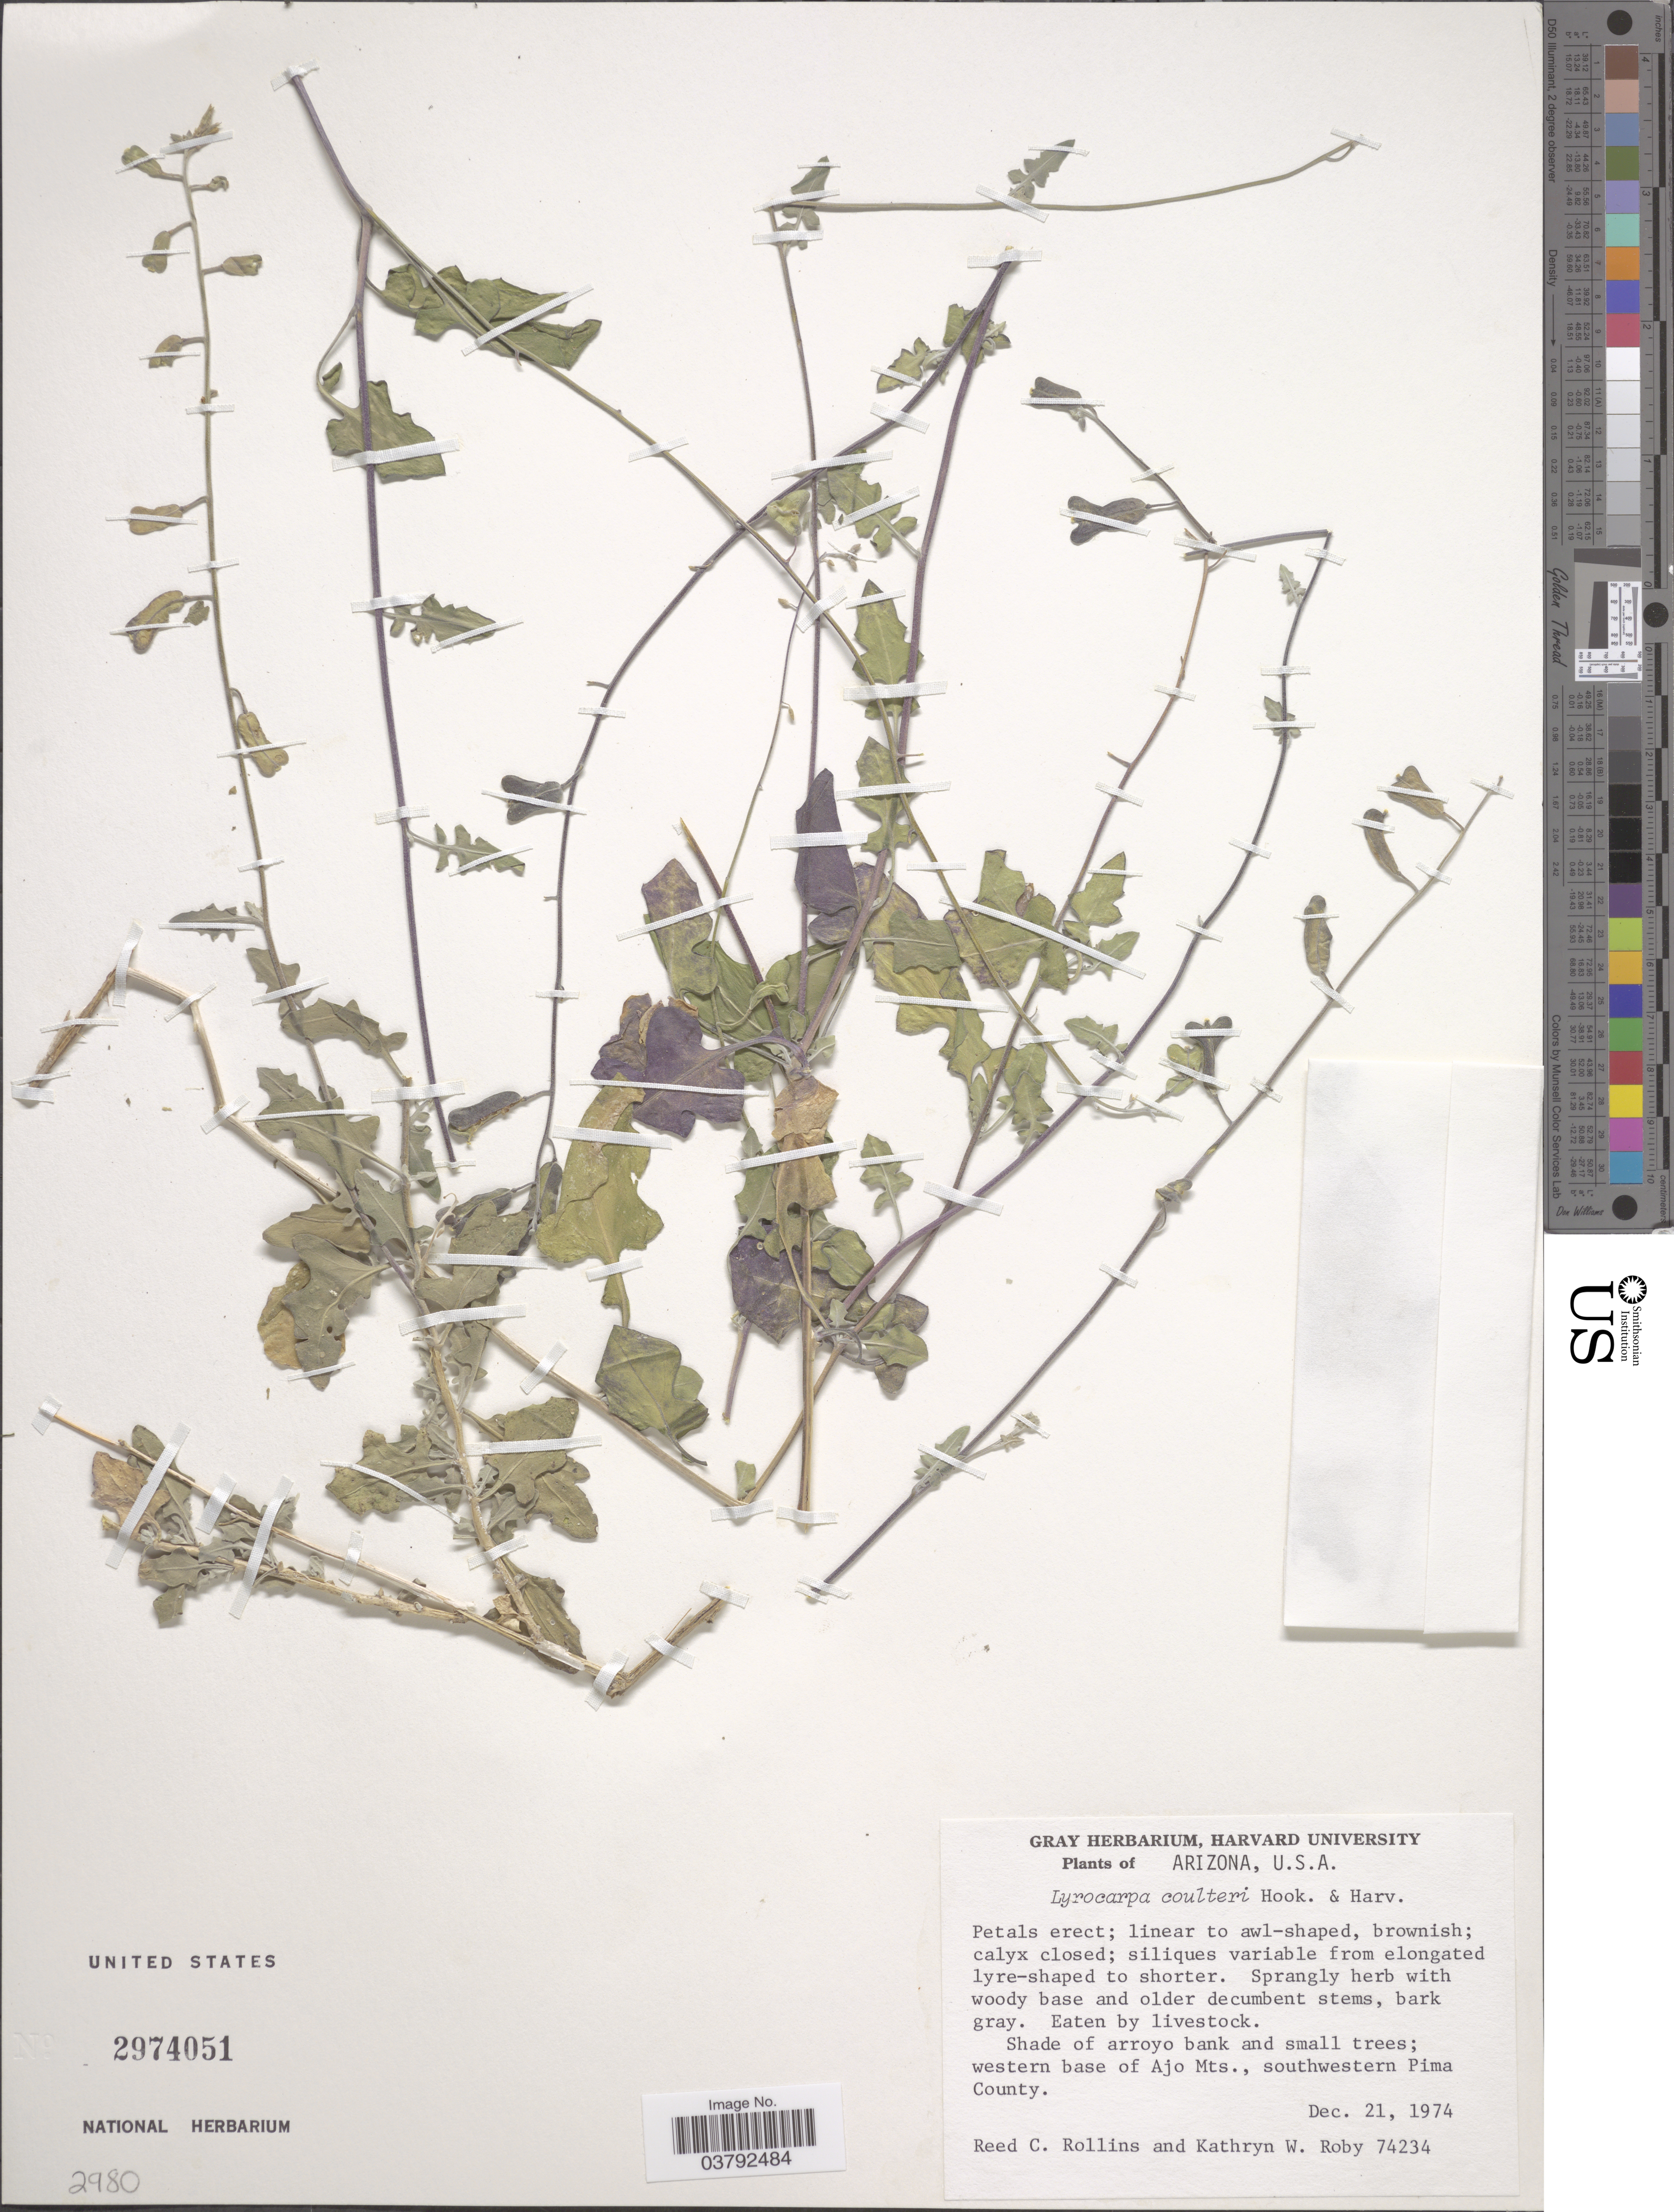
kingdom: Plantae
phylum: Tracheophyta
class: Magnoliopsida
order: Brassicales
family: Brassicaceae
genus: Lyrocarpa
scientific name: Lyrocarpa coulteri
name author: Hook. & Harv.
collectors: R. C. Rollins & K. W. Roby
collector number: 74234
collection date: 1974-12-21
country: United States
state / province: Arizona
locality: Western base of Ajo Mts., soutwestern Pima County.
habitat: shade of arroyo bank and small trees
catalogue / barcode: US 2974051